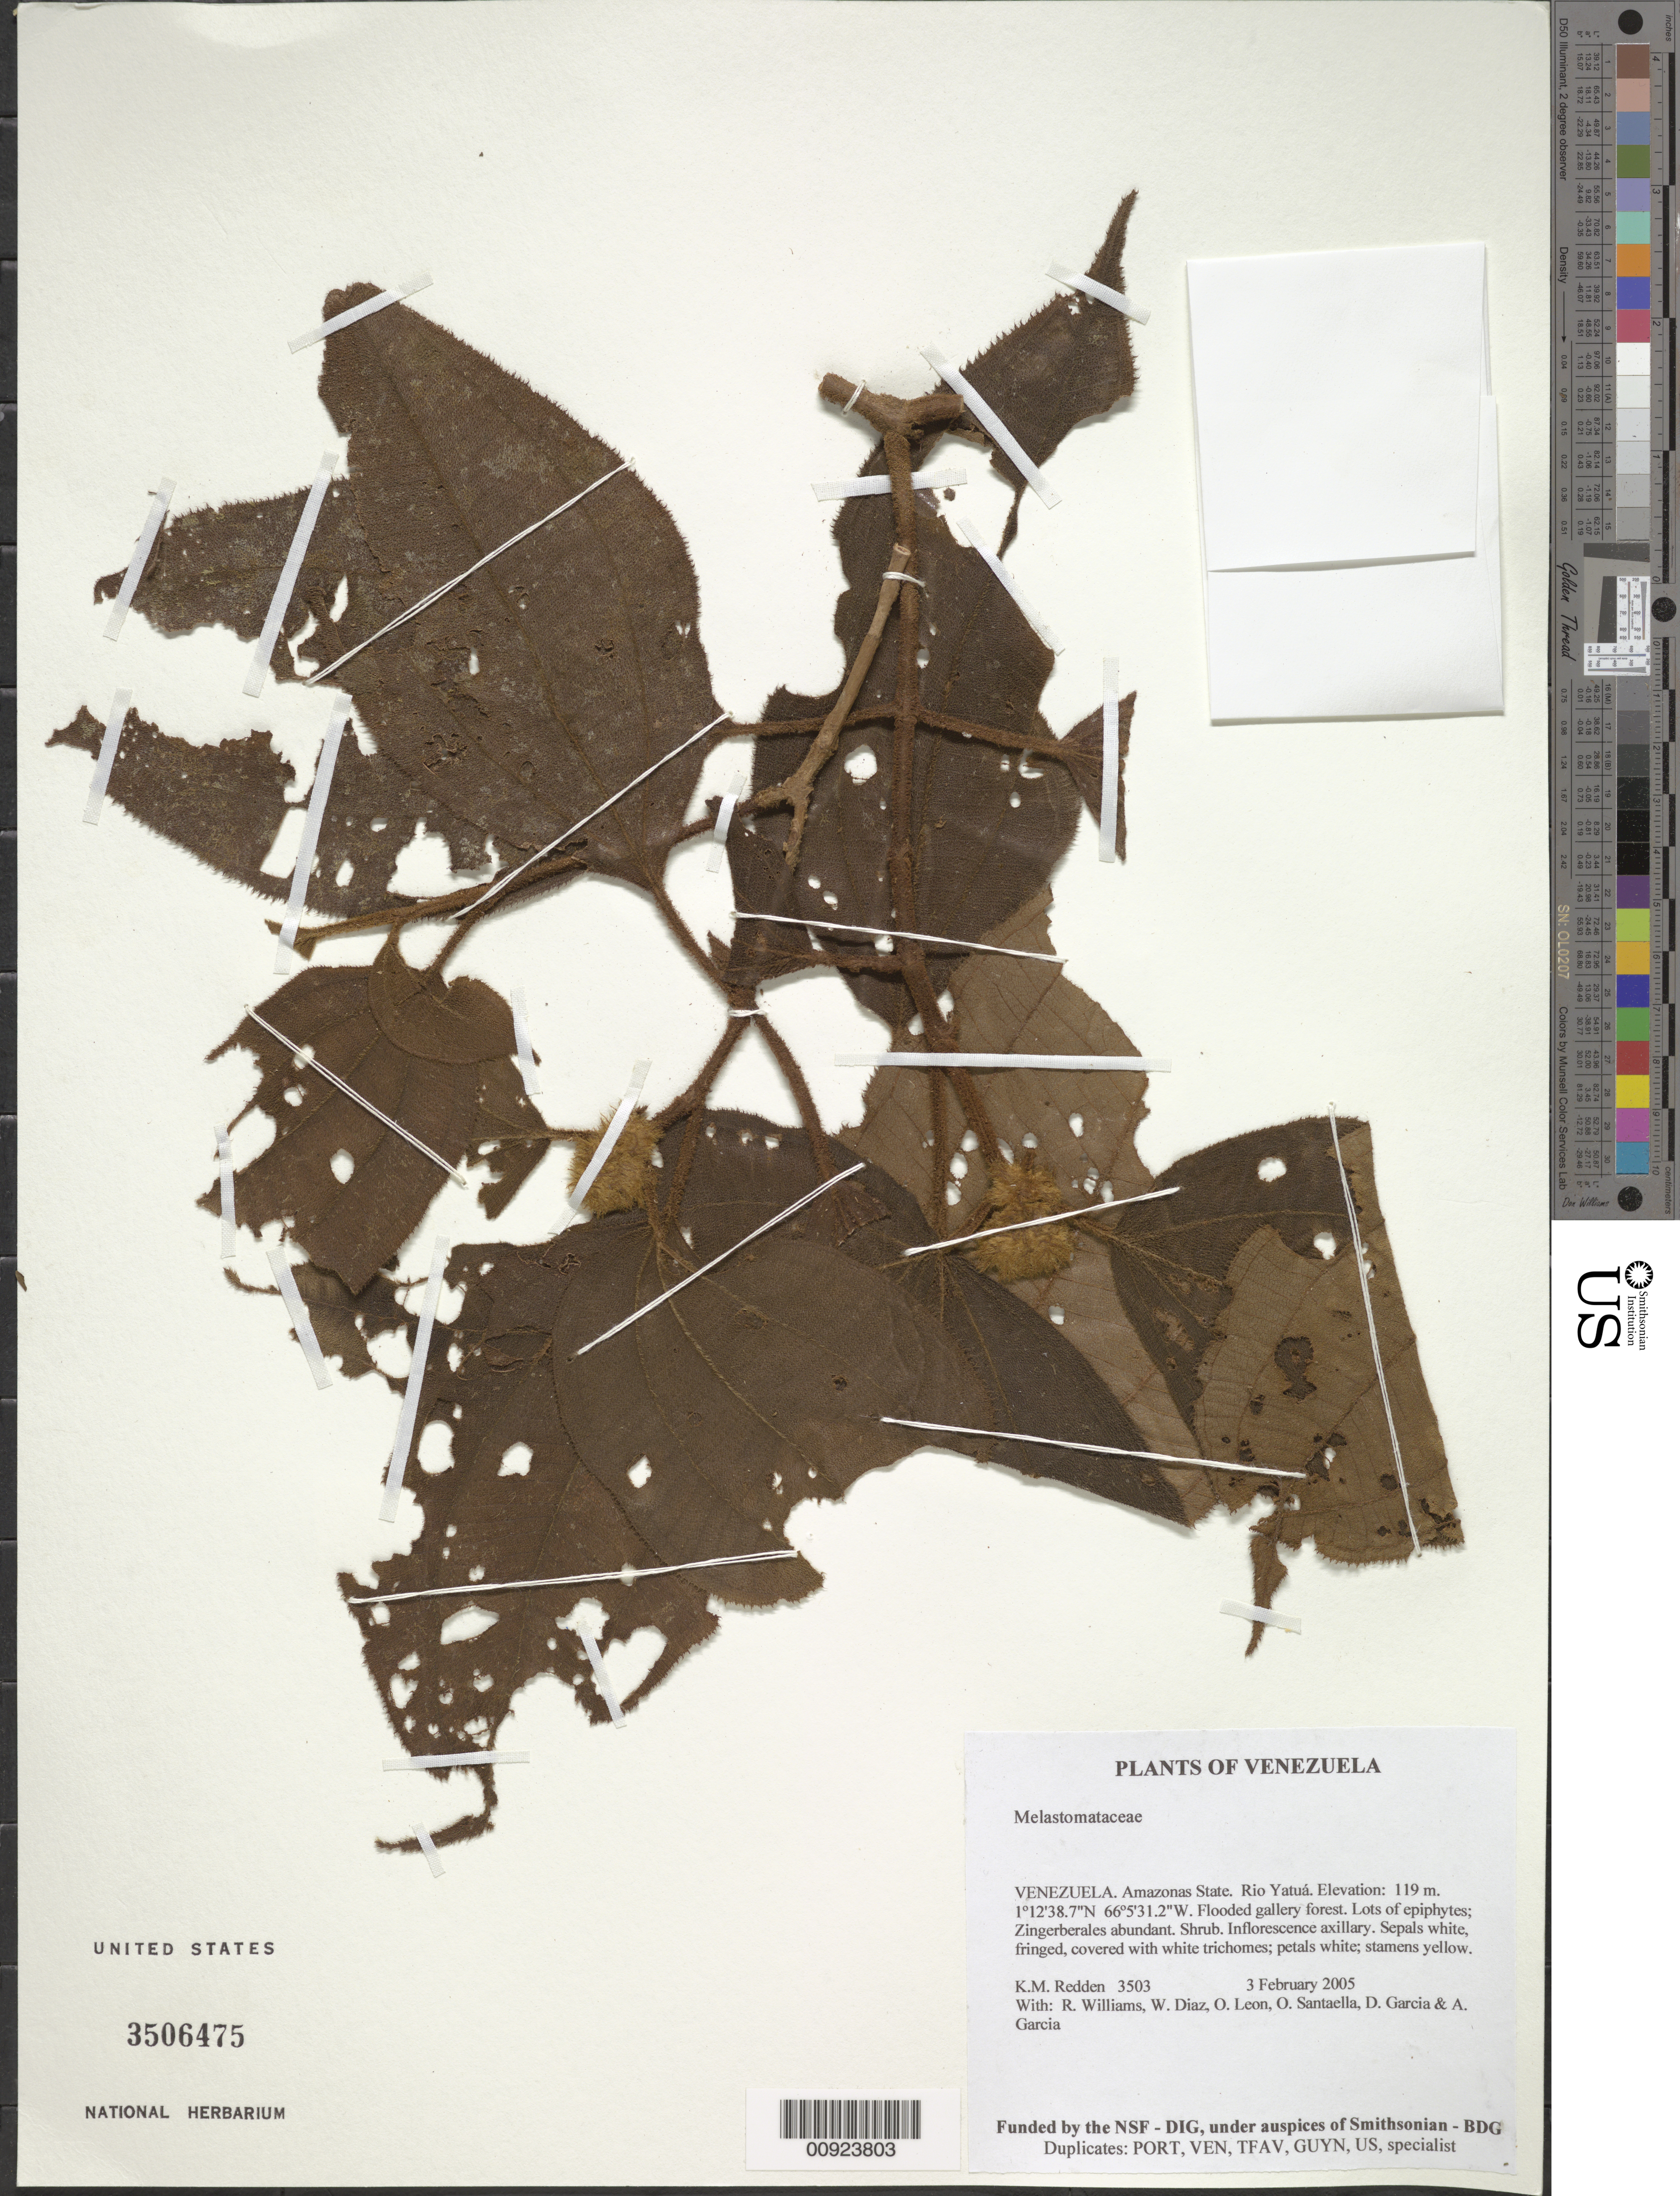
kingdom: Plantae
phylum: Tracheophyta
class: Magnoliopsida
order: Myrtales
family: Melastomataceae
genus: Miconia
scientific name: Miconia sp.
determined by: Michelangeli, F. A.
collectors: K. M. Redden, R. Williams, W. Díaz P., O. León, O. Santaella, D. Garcia & A. Garcia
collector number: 3503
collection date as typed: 3 February 2005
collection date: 2005-02-03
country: Venezuela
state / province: Amazonas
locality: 15 - Rio Yatuá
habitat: Flooded gallery forest. Lots of epiphytes; Zingerberales abundant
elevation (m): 119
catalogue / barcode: US 3506475